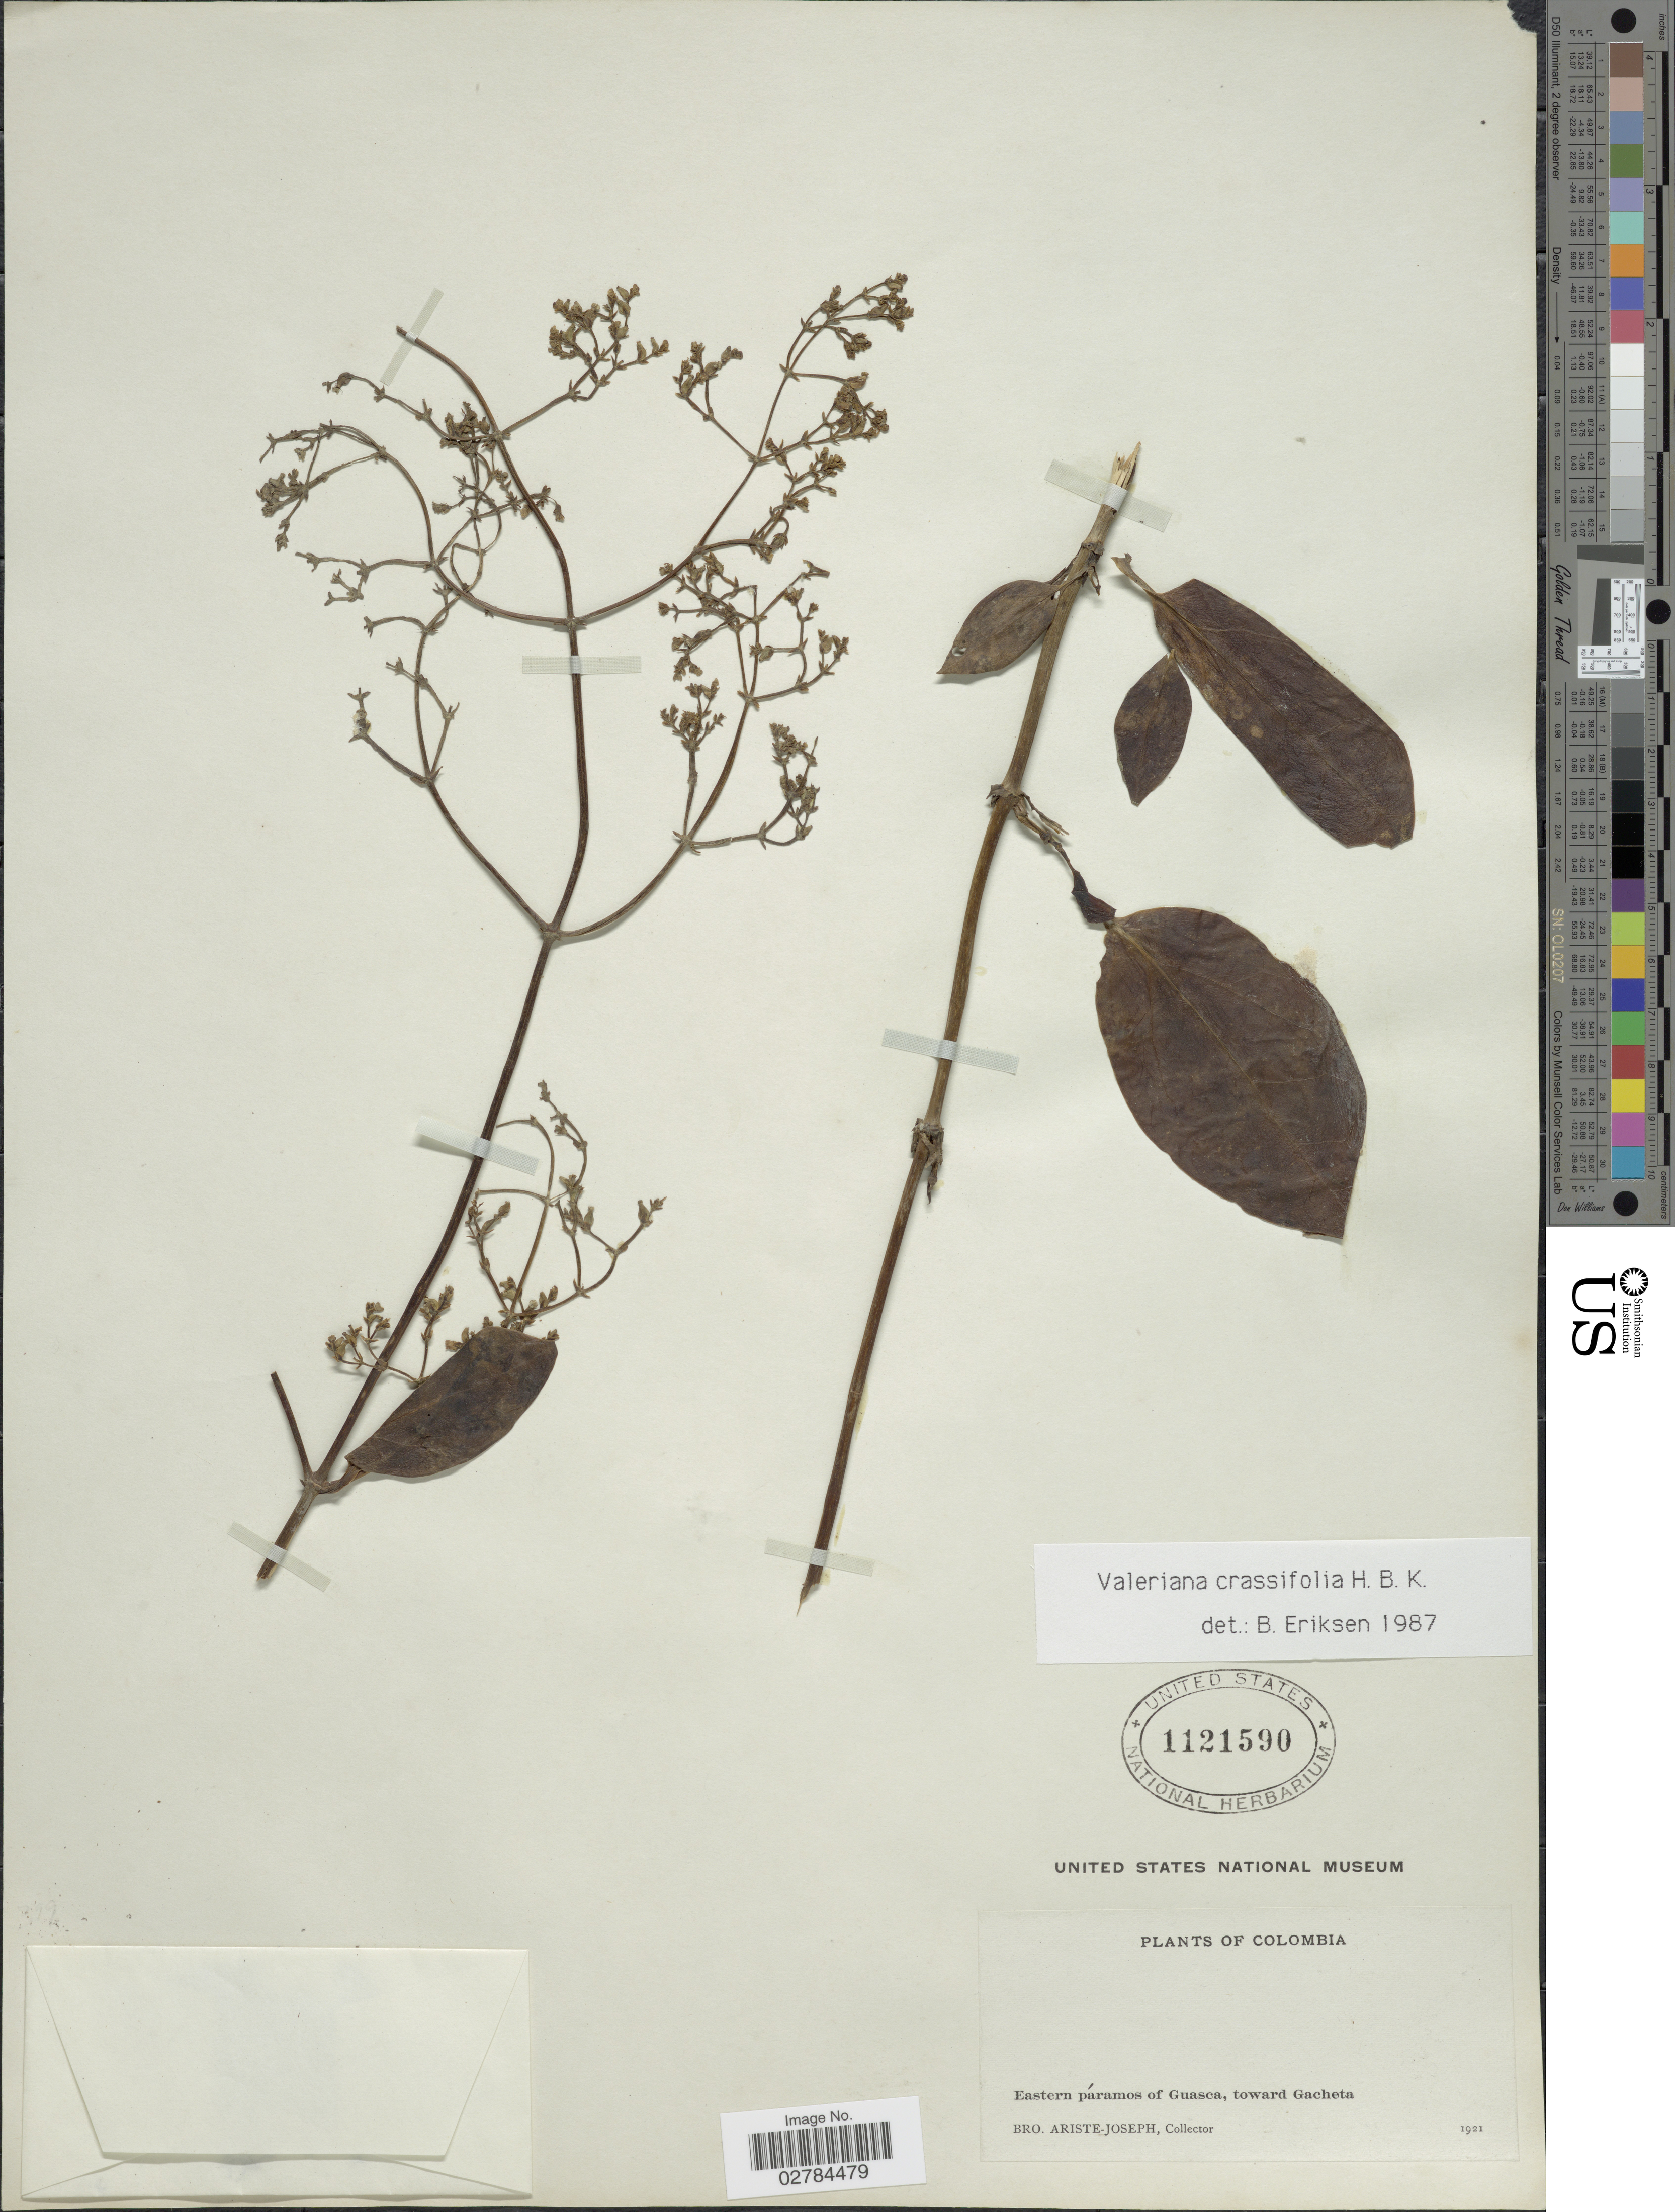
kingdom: Plantae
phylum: Tracheophyta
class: Magnoliopsida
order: Dipsacales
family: Caprifoliaceae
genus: Valeriana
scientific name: Valeriana crassifolia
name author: Kunth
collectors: Bro. Ariste-Joseph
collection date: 1921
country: Colombia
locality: Eastern páramos of Guasca, toward Gacheta.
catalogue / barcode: US 1121590